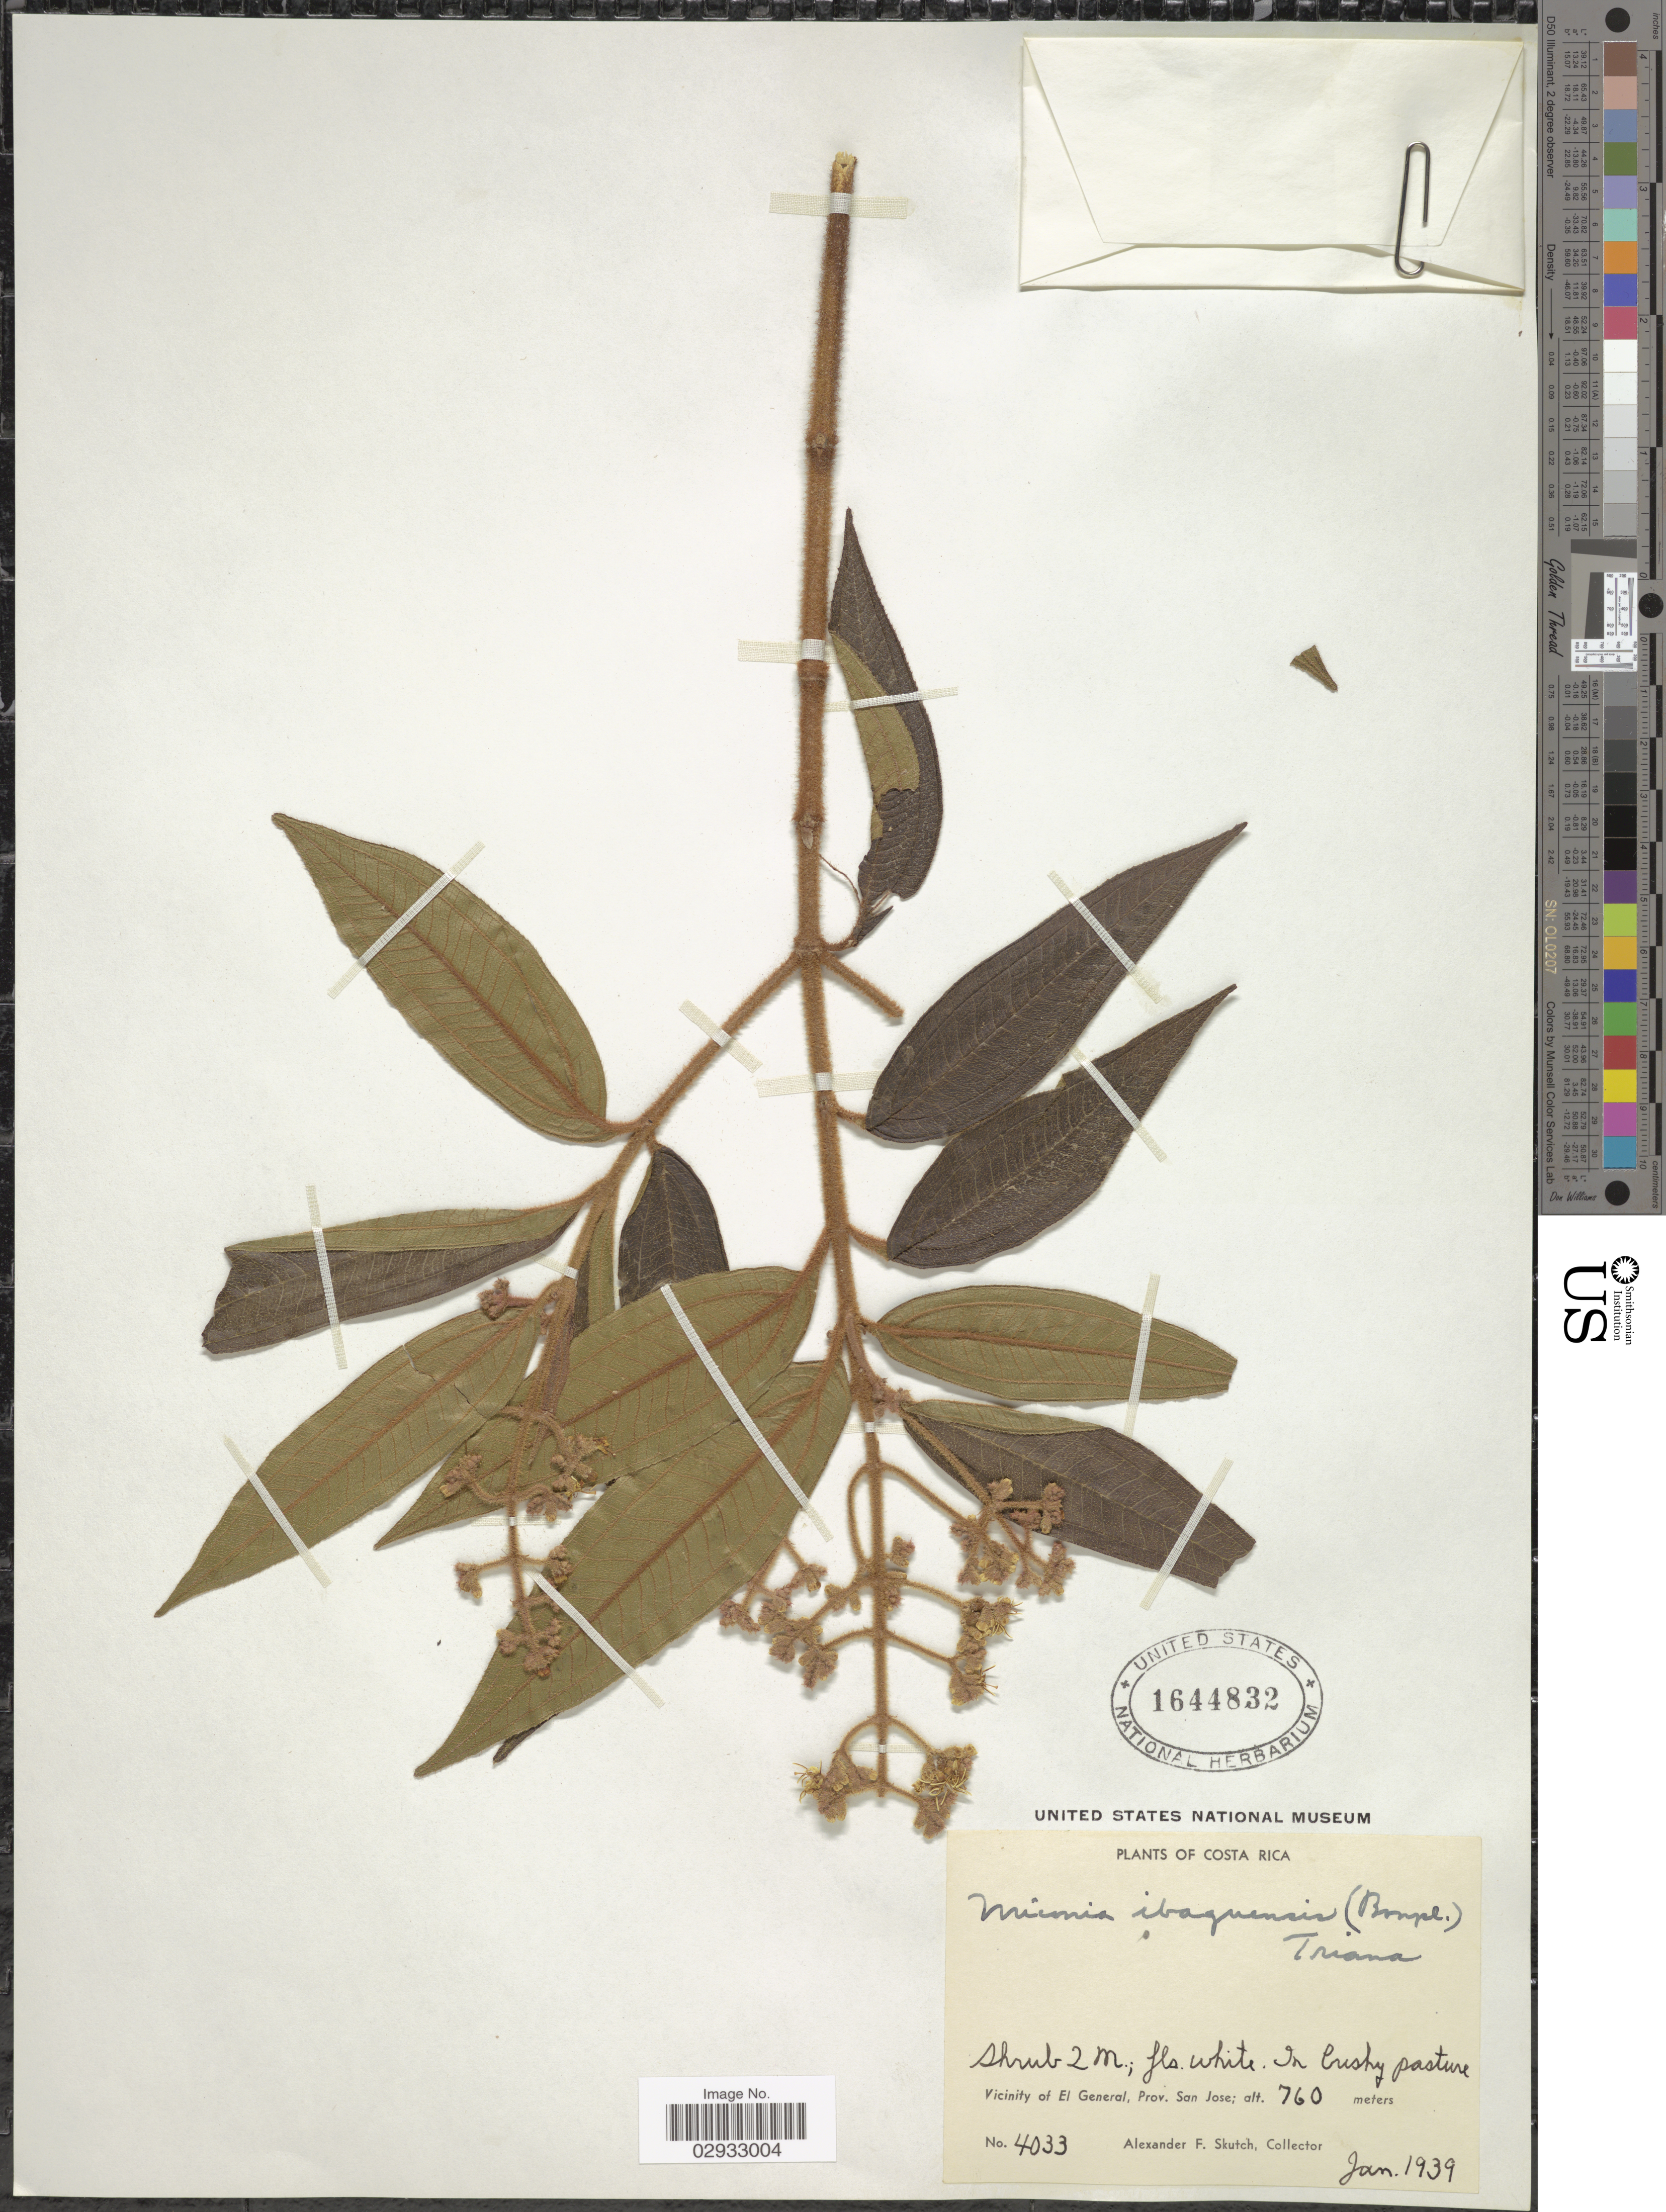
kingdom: Plantae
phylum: Tracheophyta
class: Magnoliopsida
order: Myrtales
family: Melastomataceae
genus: Miconia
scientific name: Miconia ibaguensis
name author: (Bonpl.) Triana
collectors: A. F. Skutch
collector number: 4033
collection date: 1939-01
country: Costa Rica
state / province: San José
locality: Vicinity of El General, Prov. San Jose.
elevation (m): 760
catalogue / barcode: US 1644832